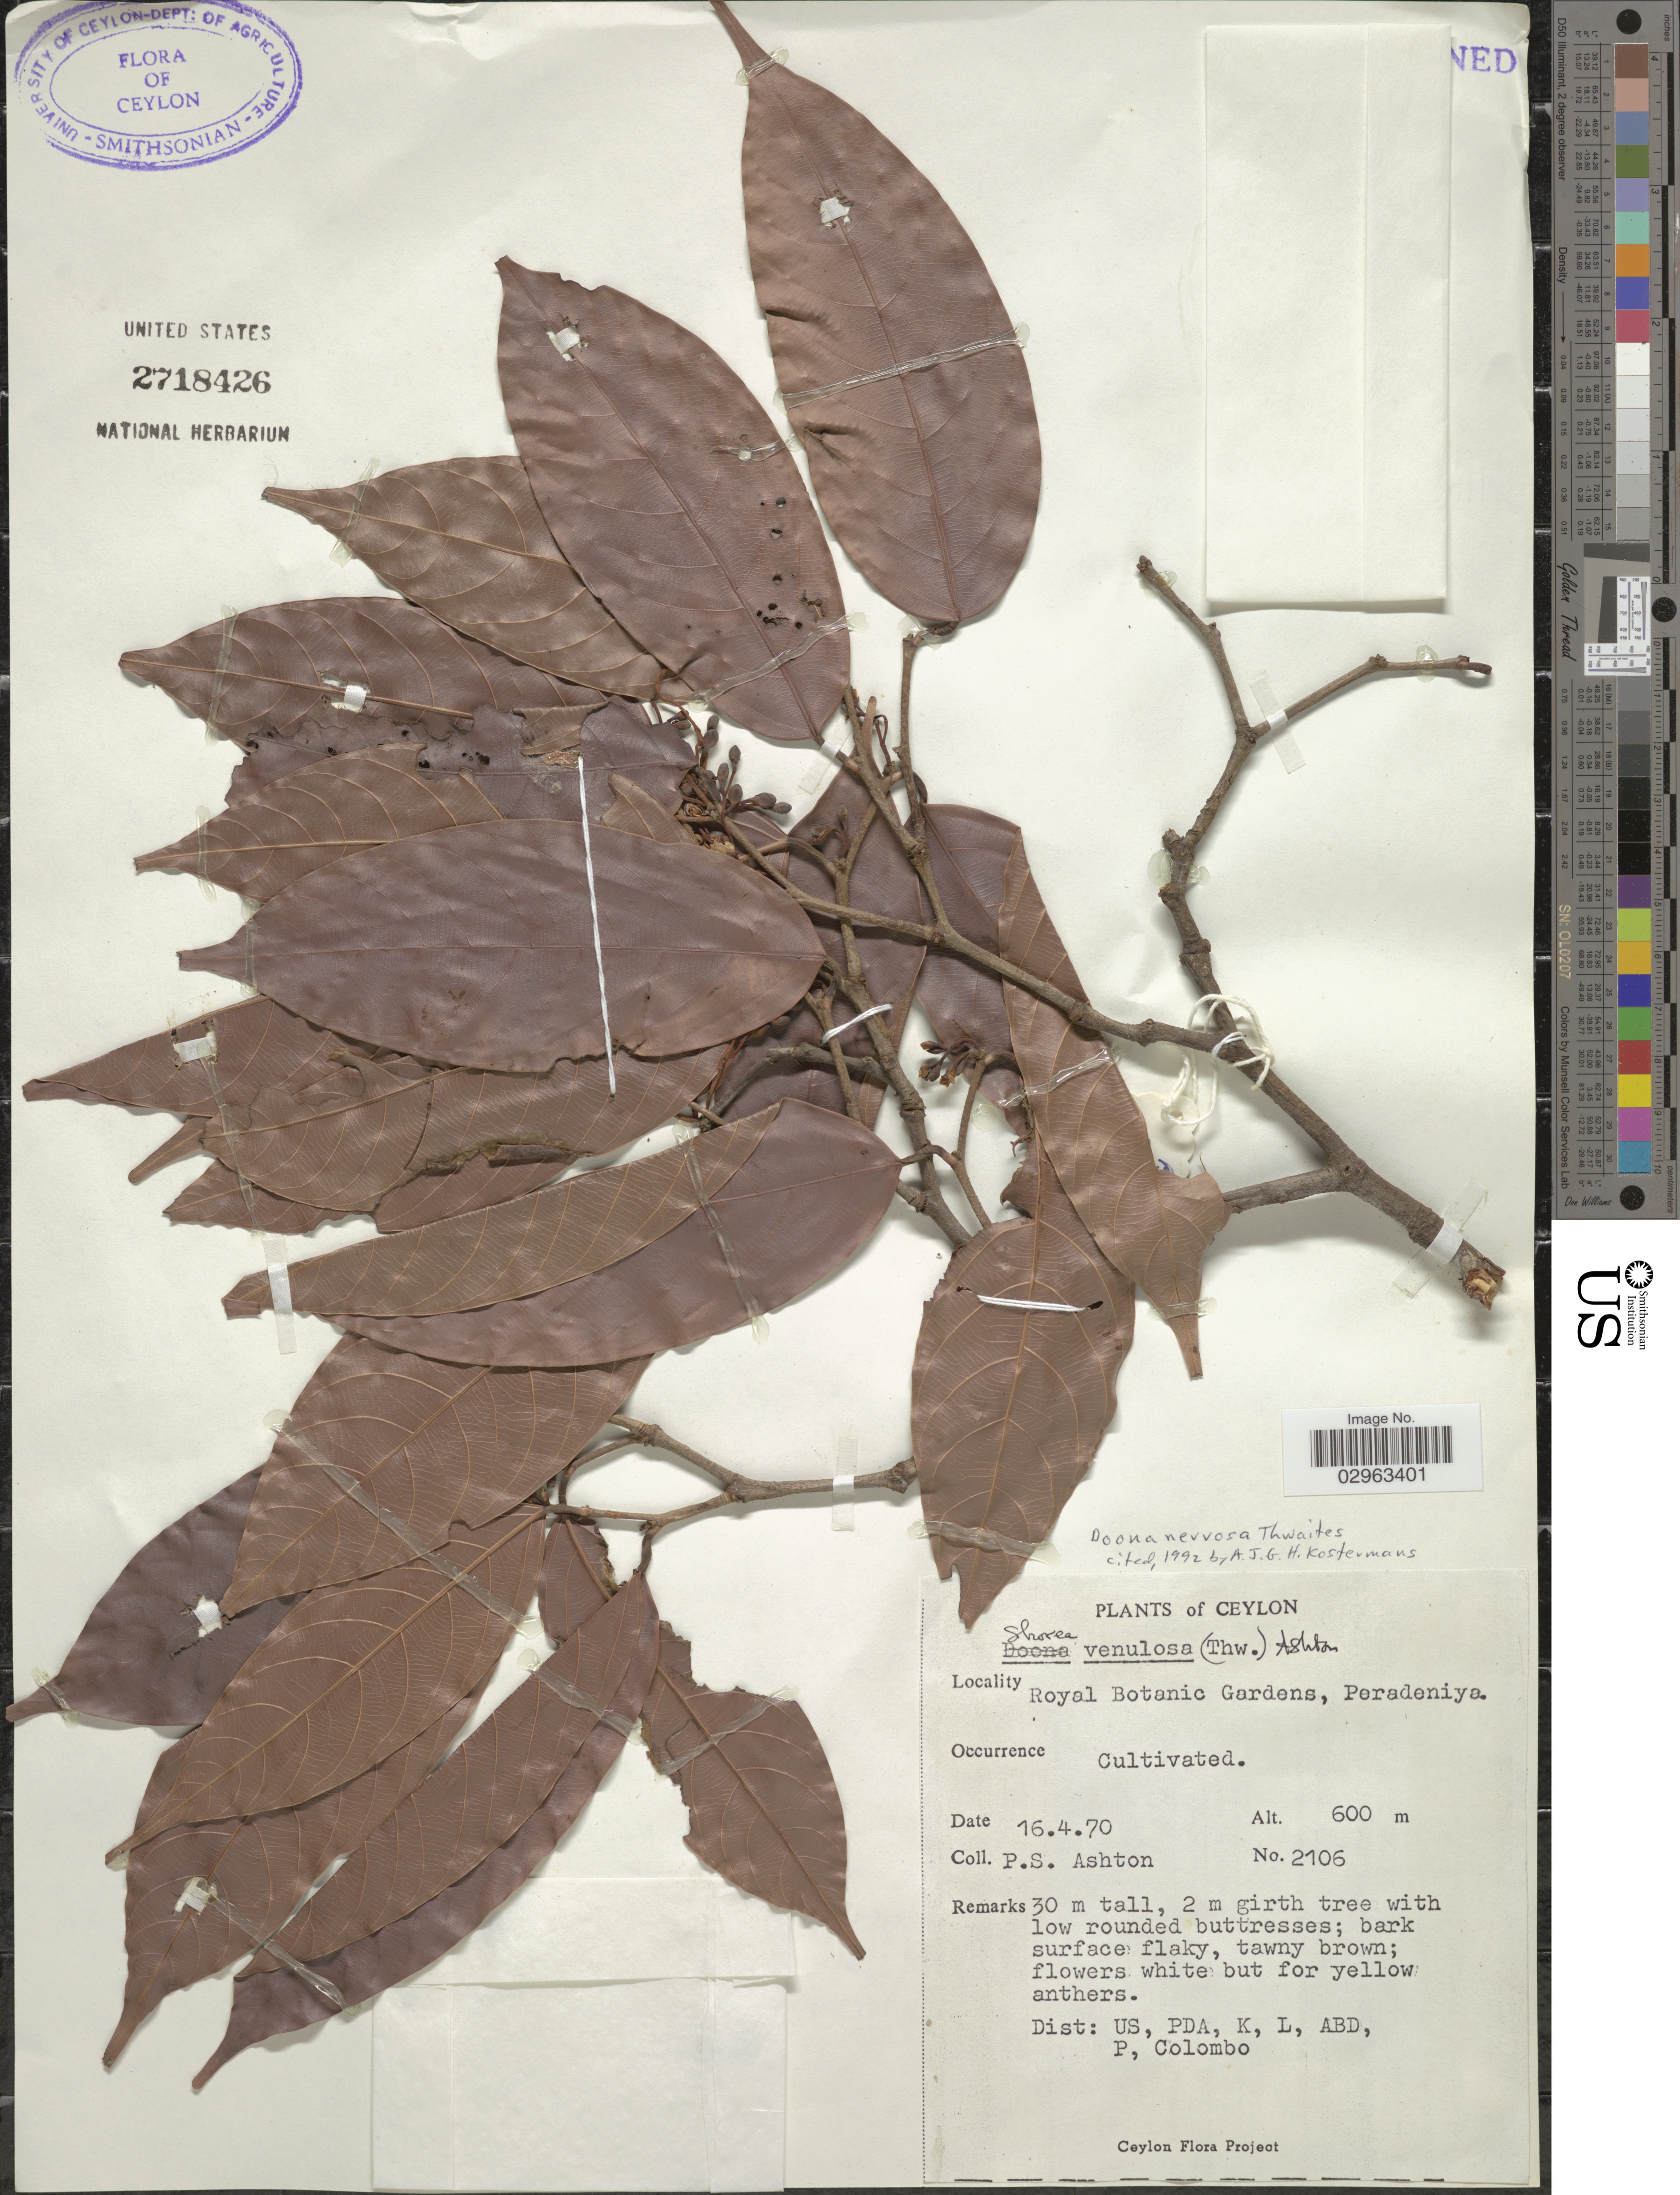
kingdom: Plantae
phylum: Tracheophyta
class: Magnoliopsida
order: Malvales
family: Dipterocarpaceae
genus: Doona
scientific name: Doona nervosa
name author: Thwaites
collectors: P. S. Ashton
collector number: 2106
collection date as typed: Transcribed d/m/y: 16/4/70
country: Sri Lanka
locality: Ceylon. Royal Botanical Gardens, Peradeniya.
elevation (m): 600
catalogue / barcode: US 2718426